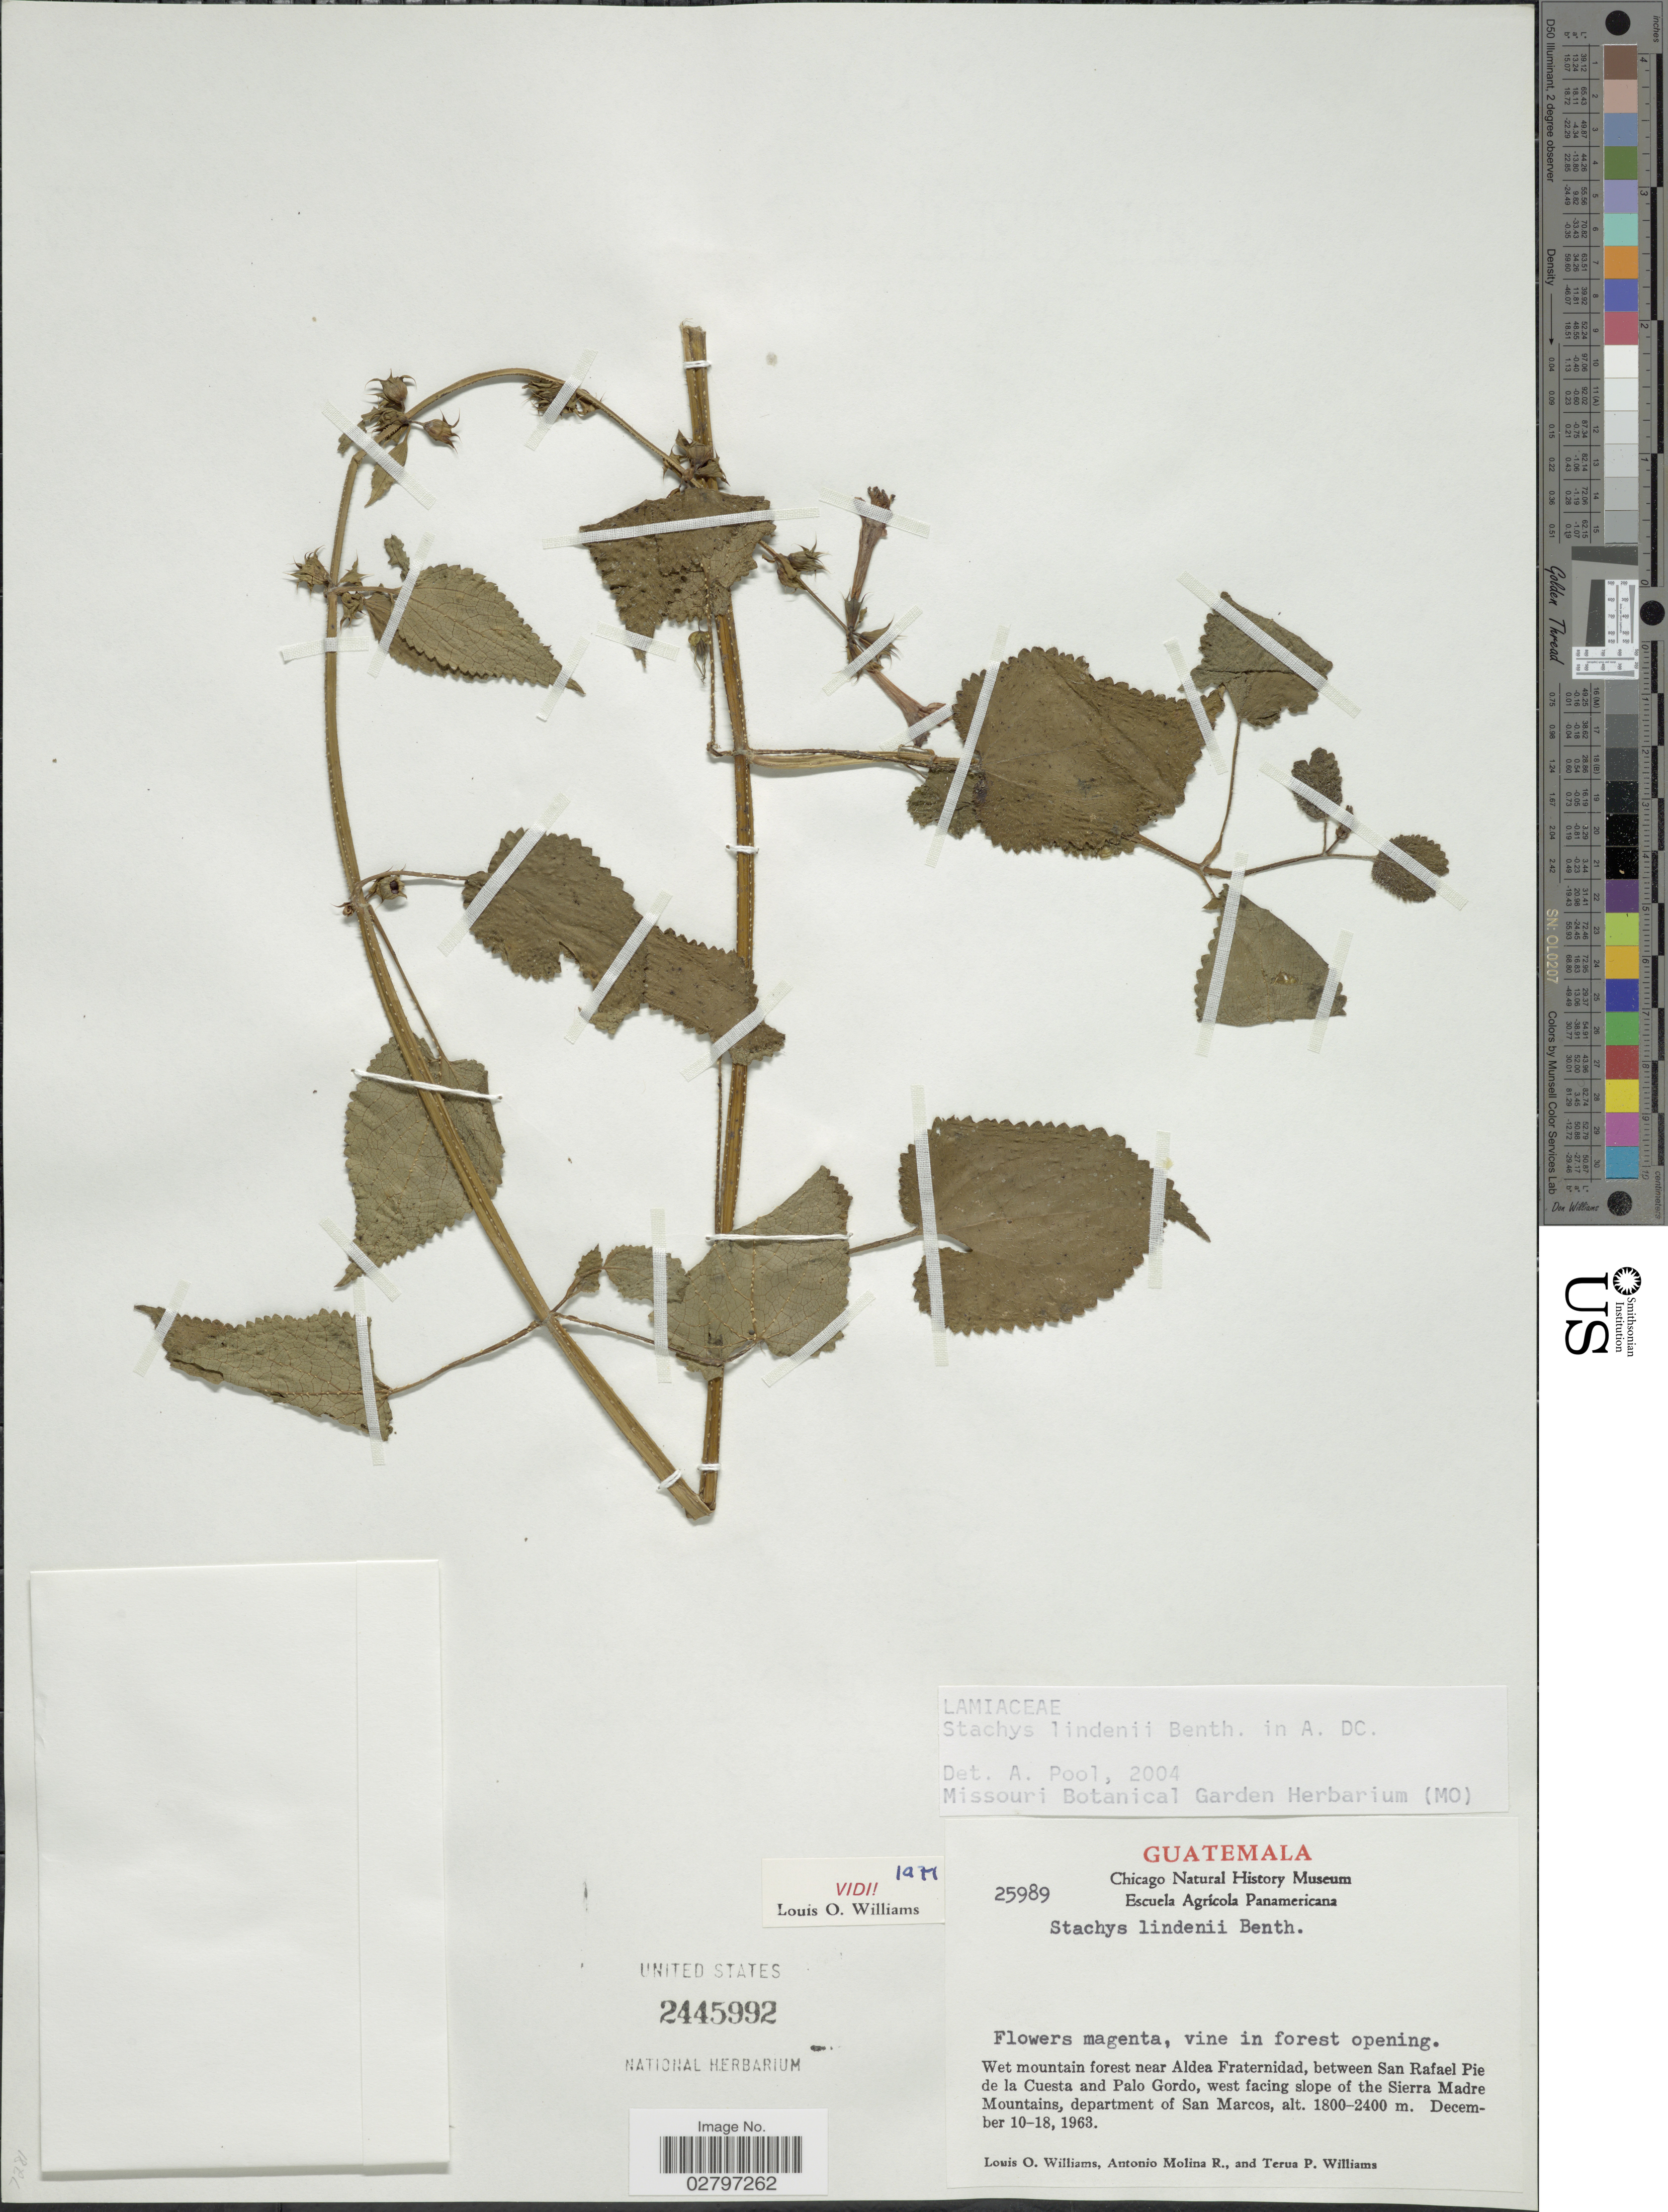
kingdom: Plantae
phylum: Tracheophyta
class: Magnoliopsida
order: Lamiales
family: Lamiaceae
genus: Stachys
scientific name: Stachys lindenii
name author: Benth.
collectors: L. O. Williams, A. Molina R. & T. Williams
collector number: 25989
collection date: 1963-12-10/1963-12-18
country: Guatemala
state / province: San Marcos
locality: Wet mountain forest near Aldea Fraternidad, between San Rafael Pie de la Cuesta and Palo Gordo, west facing slope of the Sierra Madre Mountains, department of San Marcos.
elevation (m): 1800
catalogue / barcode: US 2445992